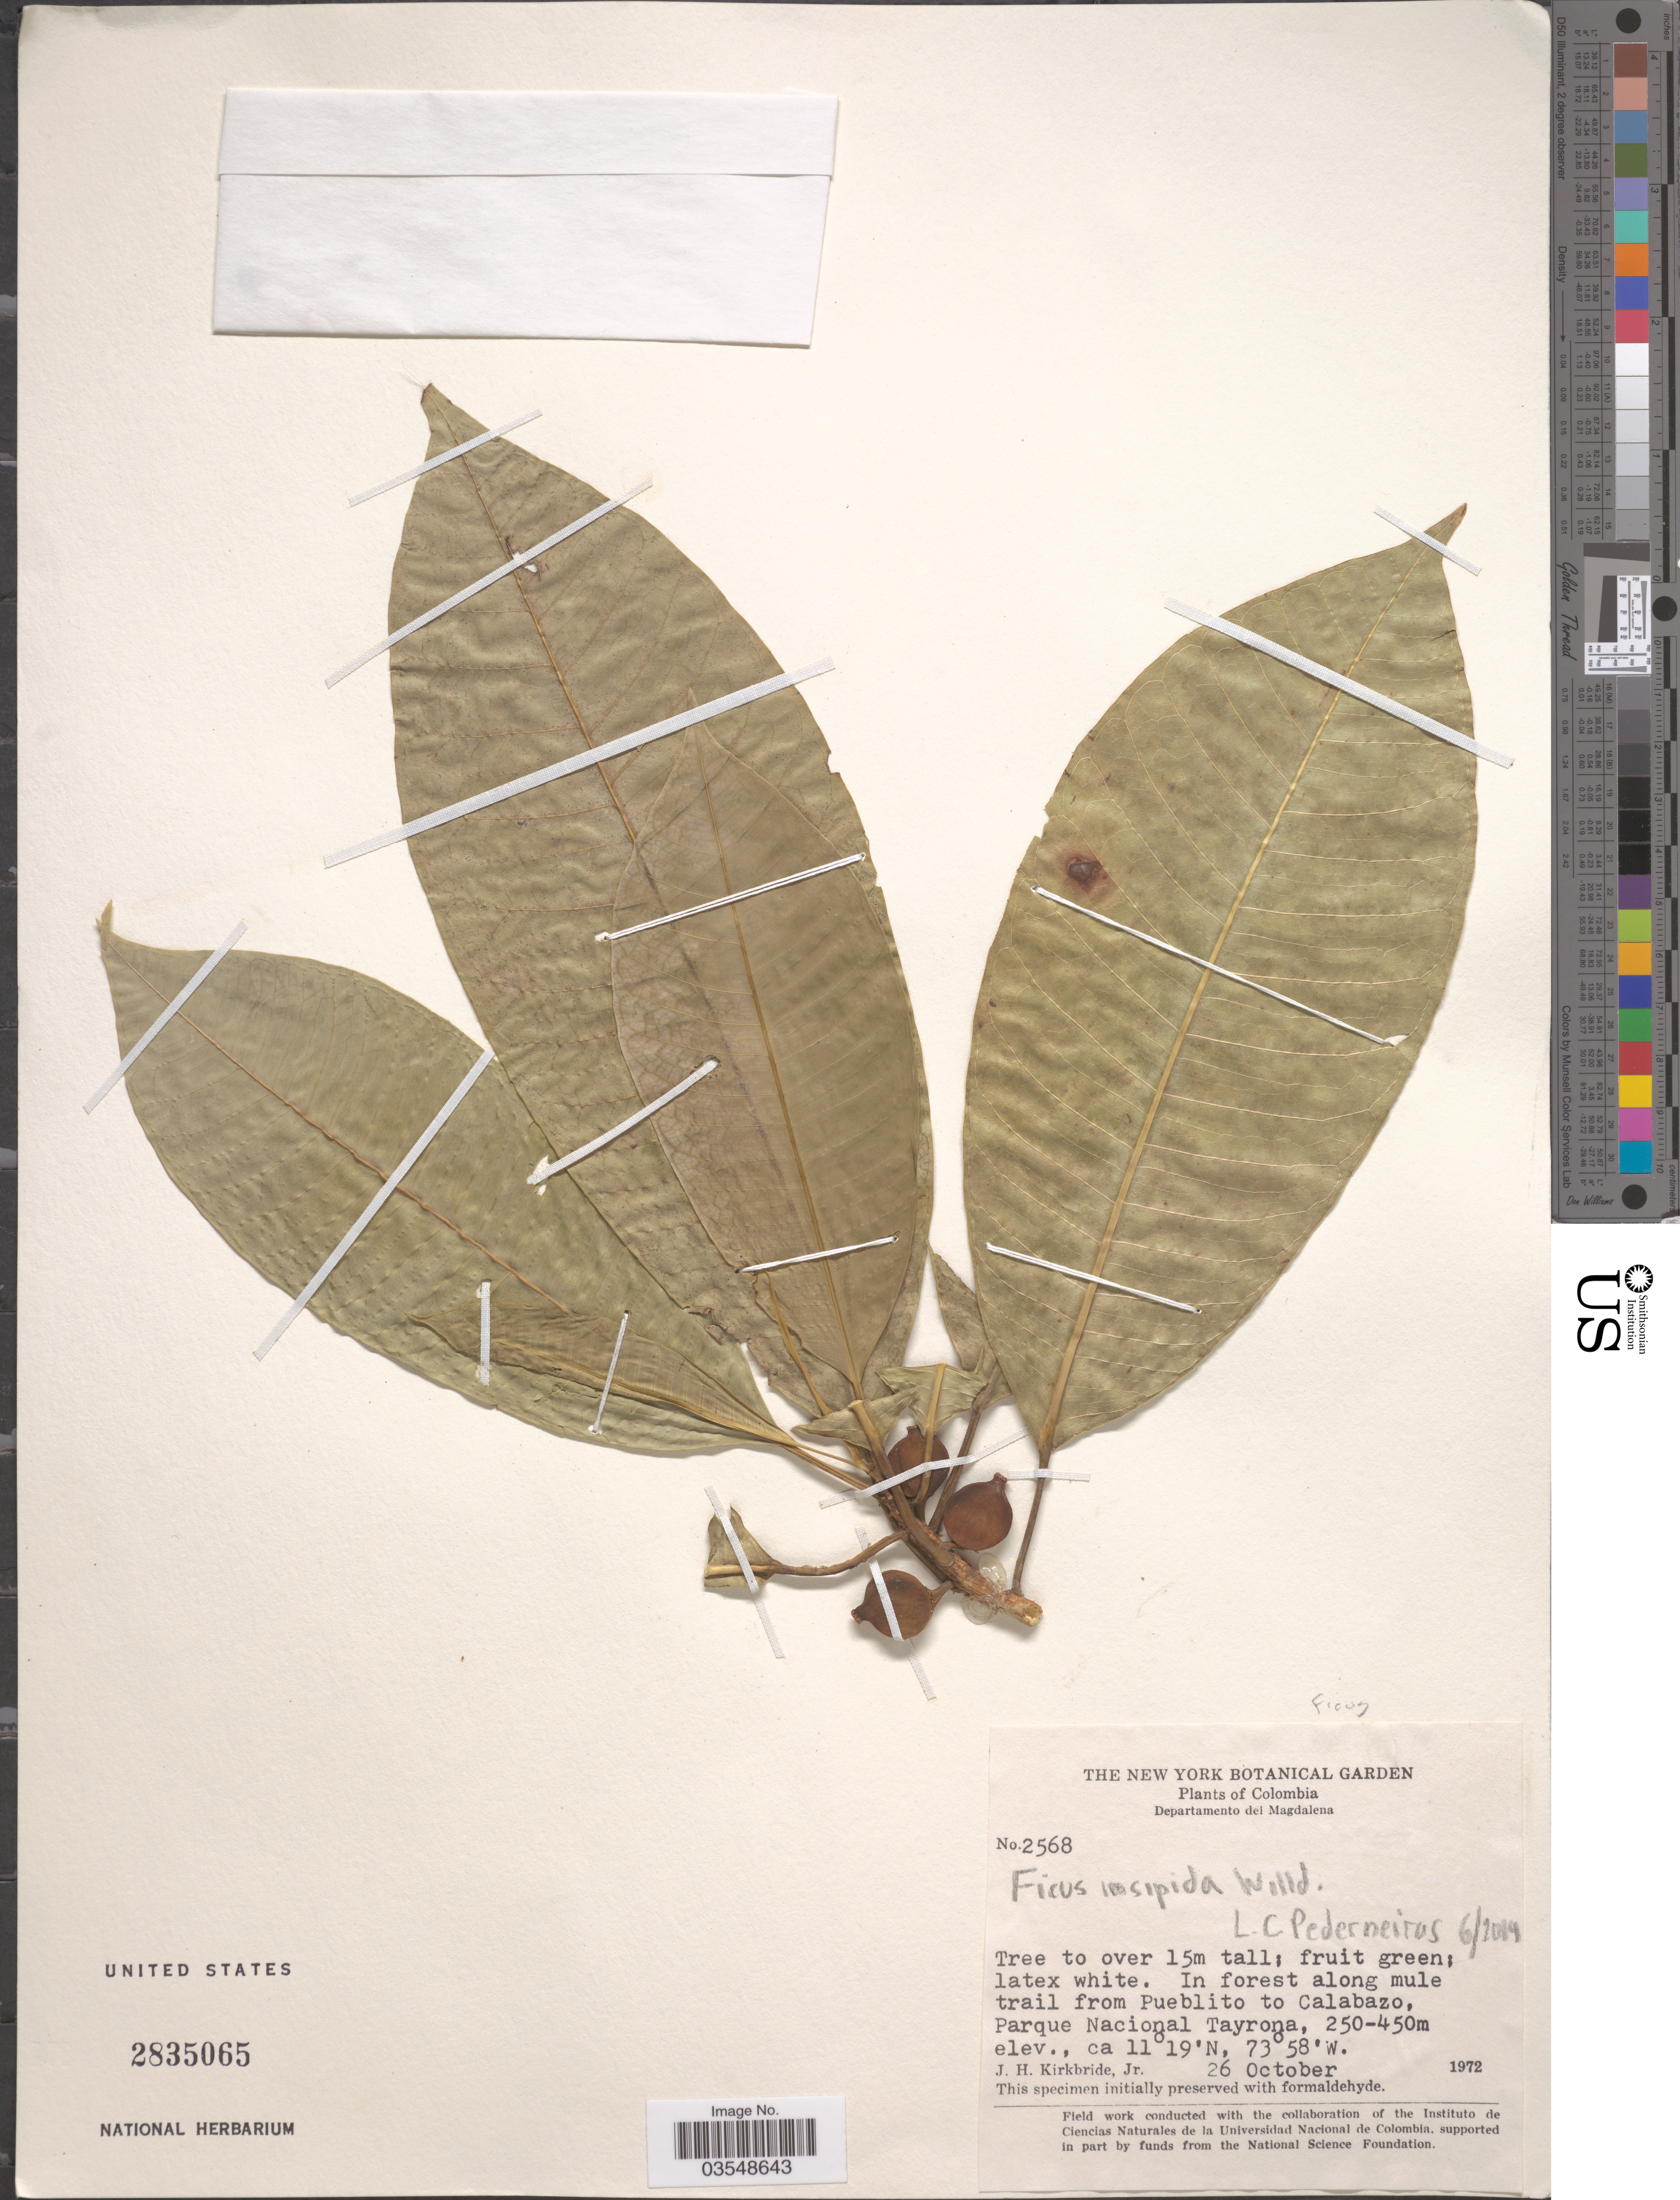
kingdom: Plantae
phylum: Tracheophyta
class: Magnoliopsida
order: Rosales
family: Moraceae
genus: Ficus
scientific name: Ficus glabrata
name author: Kunth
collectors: J. H. Kirkbride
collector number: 2568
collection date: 1972-10-26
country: Colombia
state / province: Magdalena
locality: Departamento del Magdalena. Along mule trail from Pueblito to Calabazo, Parque Nacional Tayrona.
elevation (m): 250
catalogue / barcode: US 2835065